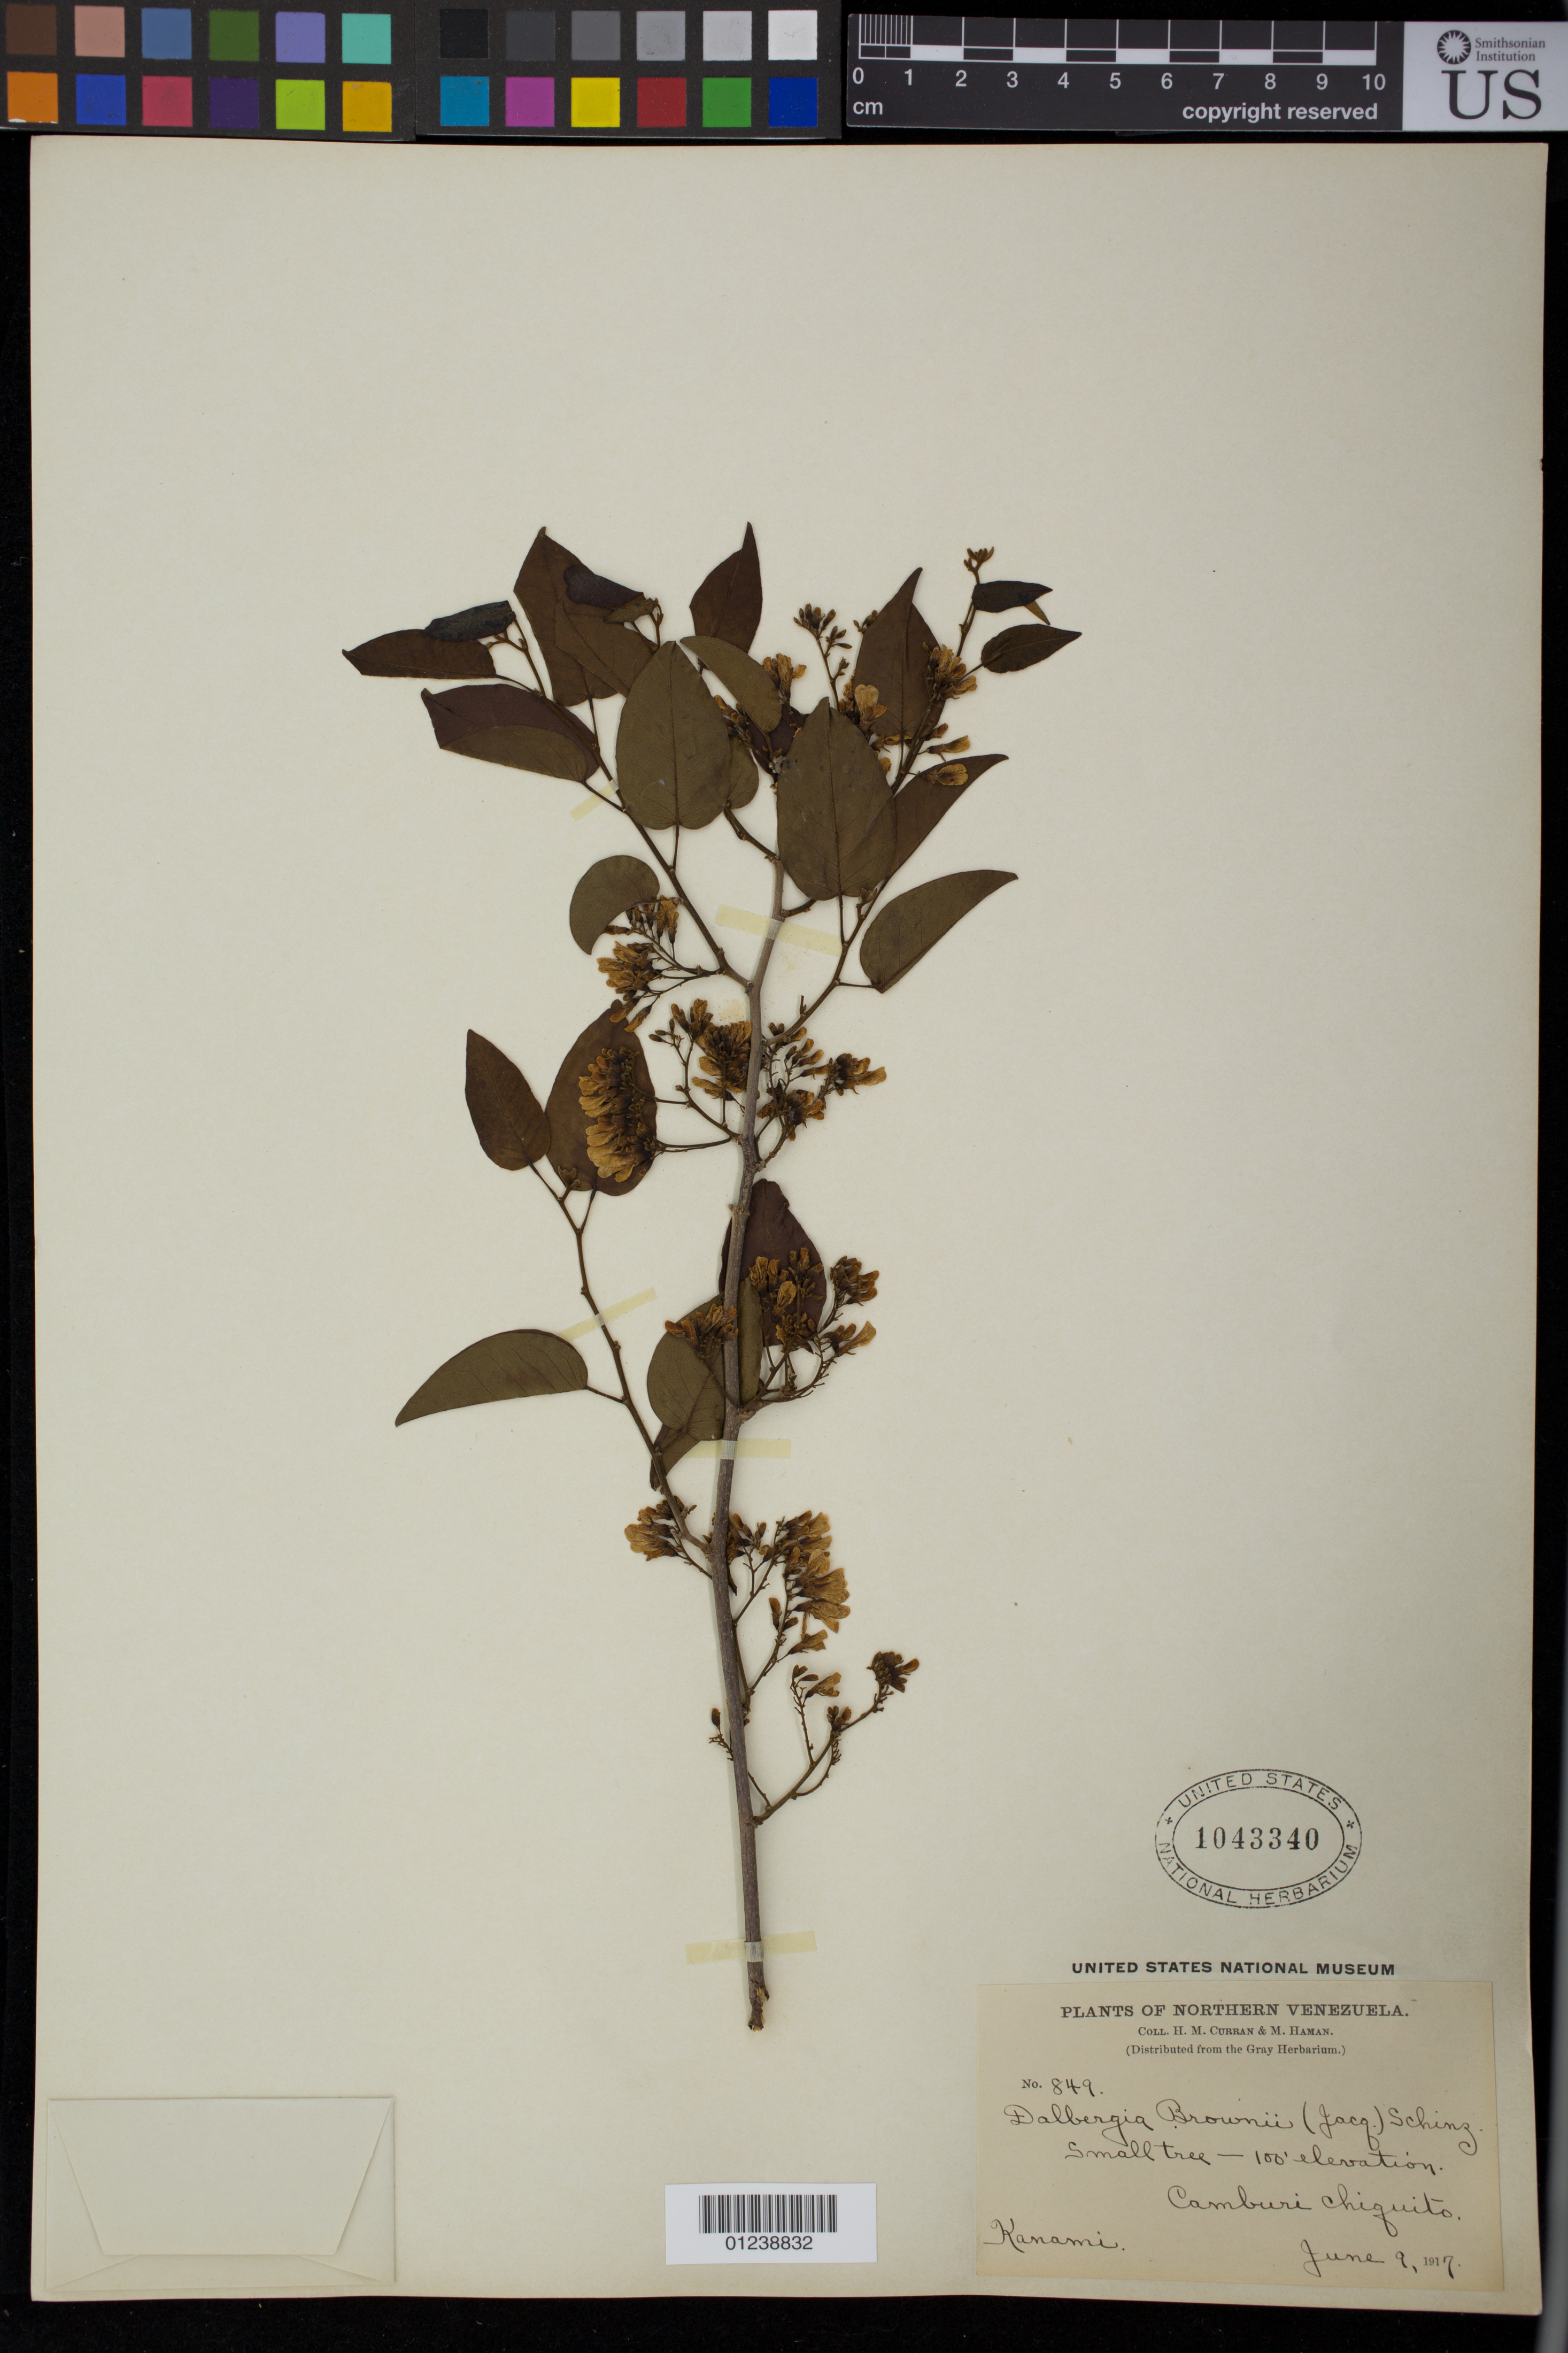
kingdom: Plantae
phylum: Tracheophyta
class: Magnoliopsida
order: Fabales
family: Fabaceae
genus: Dalbergia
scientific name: Dalbergia brownei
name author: (Jacq.) Schinz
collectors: H. M. Curran & M. Haman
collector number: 849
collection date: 1917-06-09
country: Venezuela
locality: Northern Venezuela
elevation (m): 30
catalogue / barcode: US 1043340